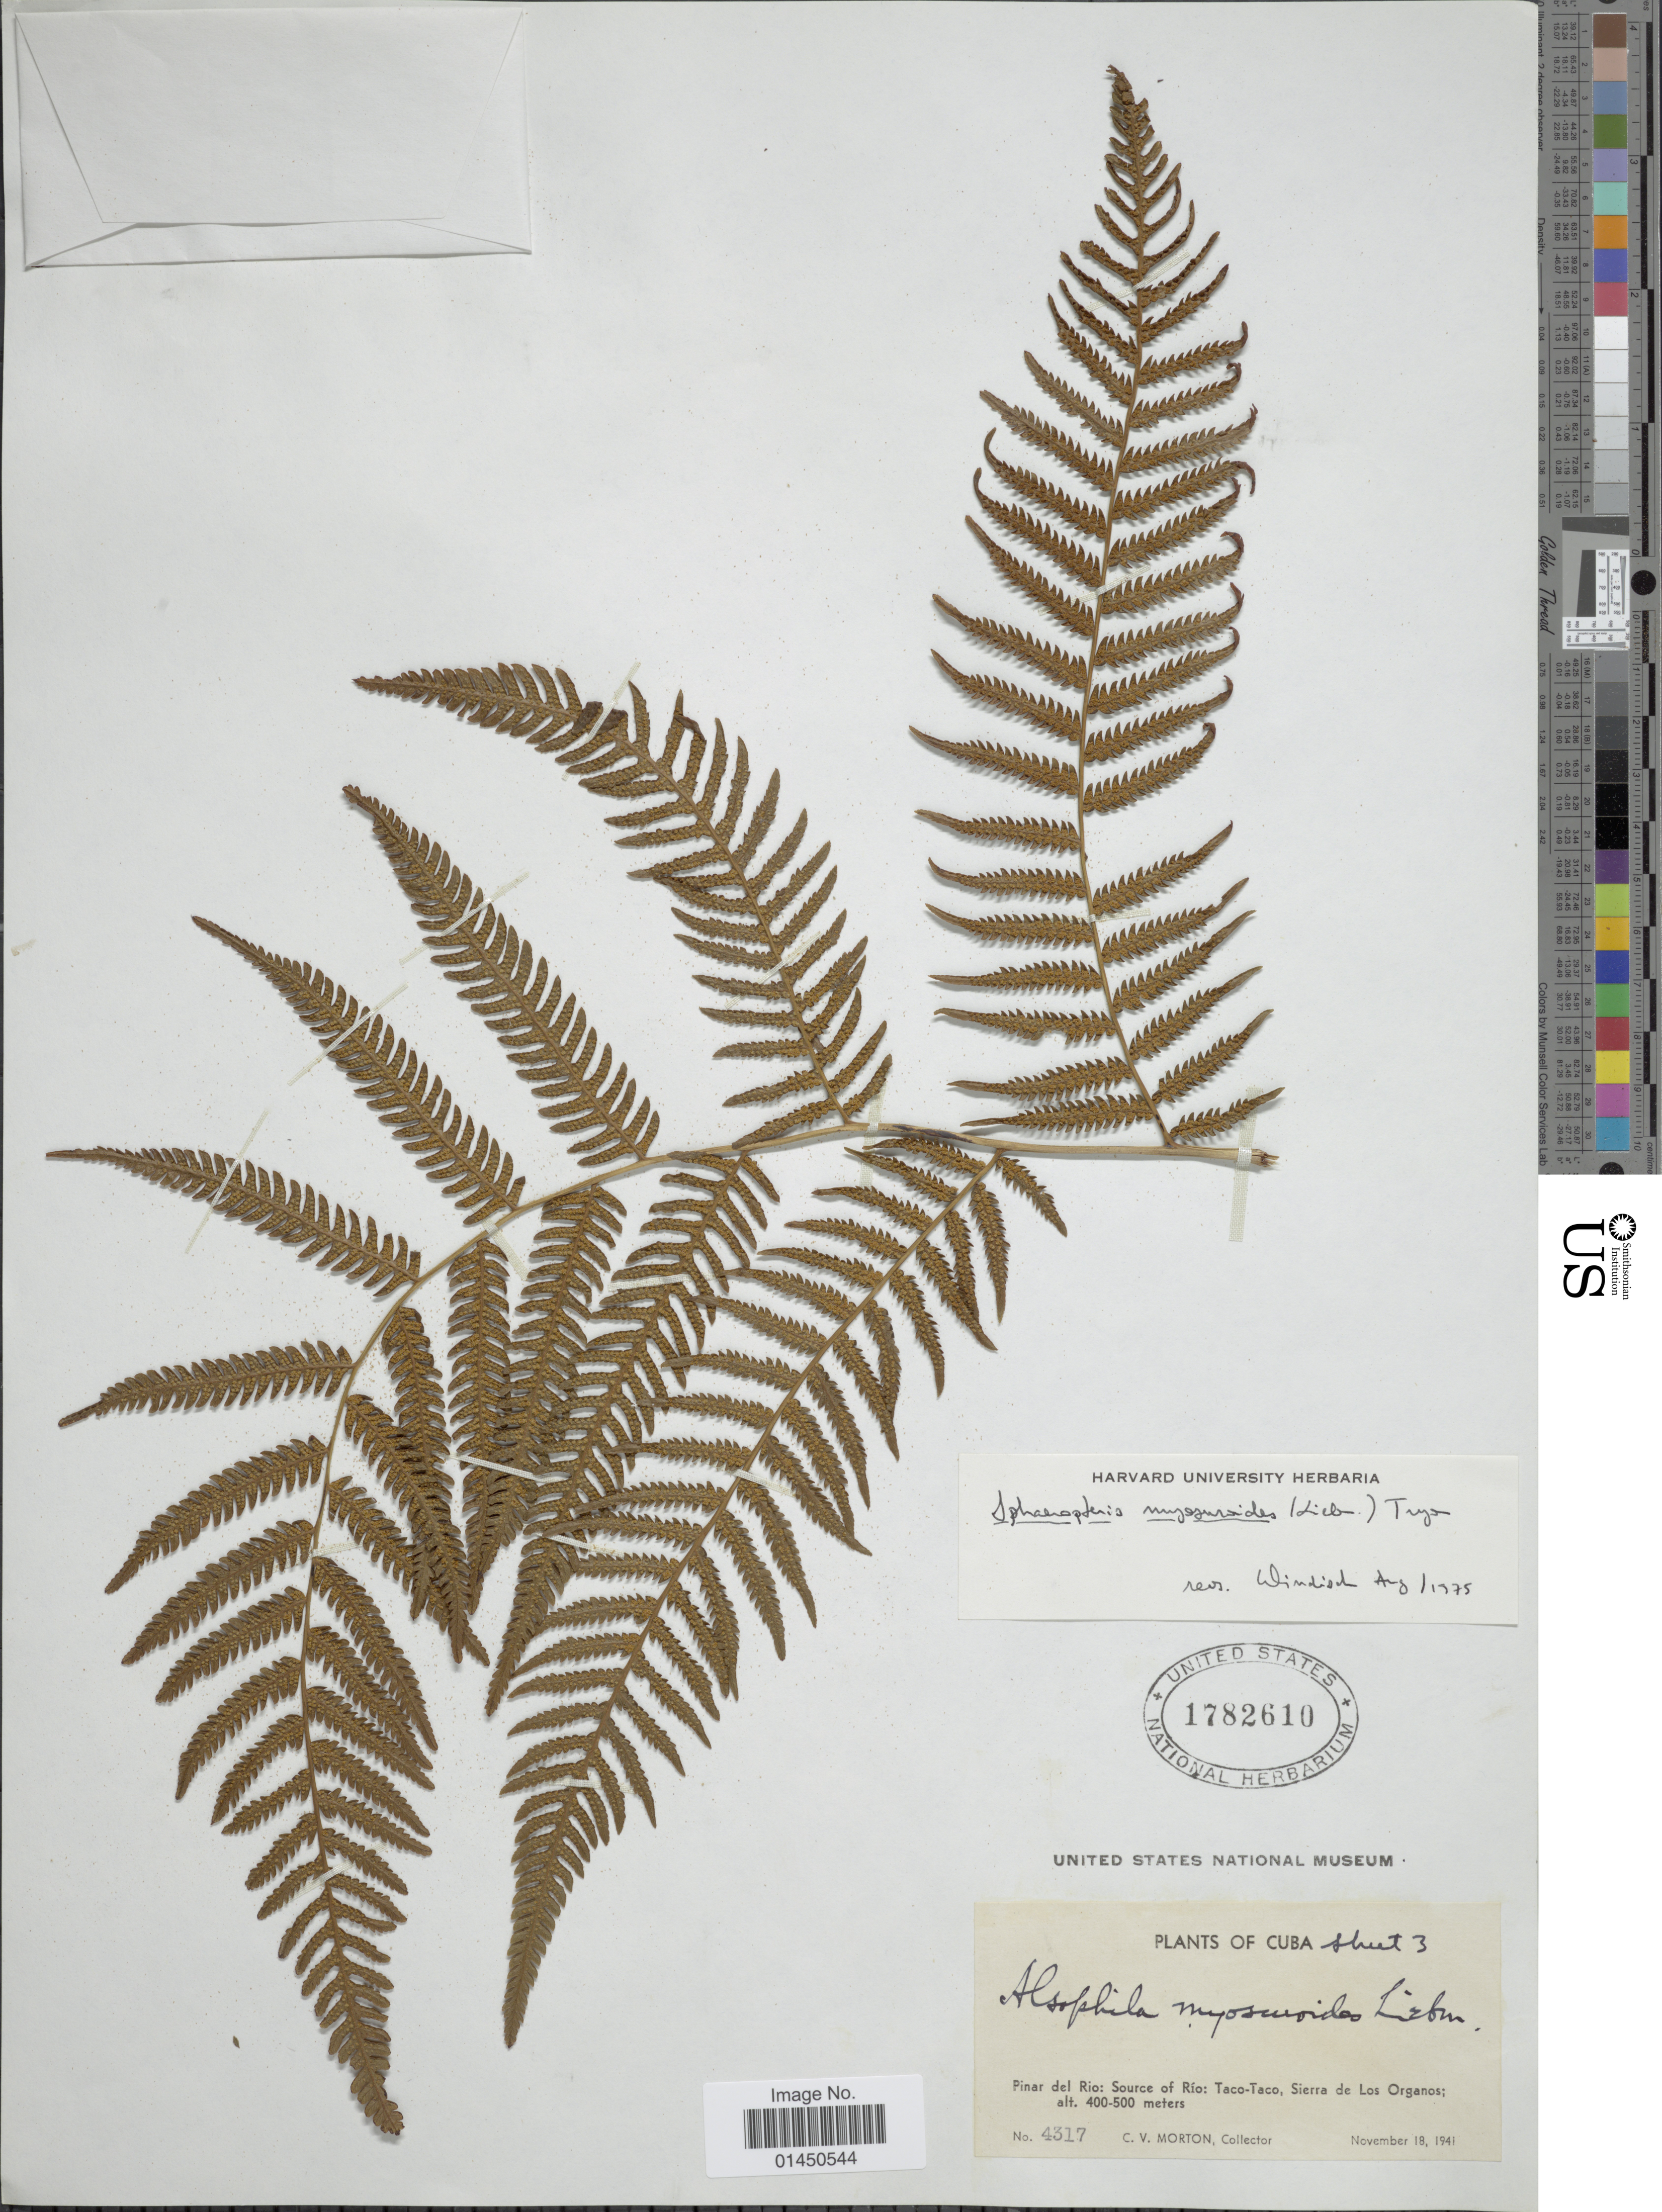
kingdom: Plantae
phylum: Tracheophyta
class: Polypodiopsida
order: Cyatheales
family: Cyatheaceae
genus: Cyathea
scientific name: Cyathea myosuriodes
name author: (Liebm.) Domin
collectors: C. V. Morton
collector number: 4317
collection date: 1941-11-18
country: Cuba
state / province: Pinar del Río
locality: Source of Rio: Taco-Taco, Sierra de Los Organos.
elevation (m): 400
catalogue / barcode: US 1782610